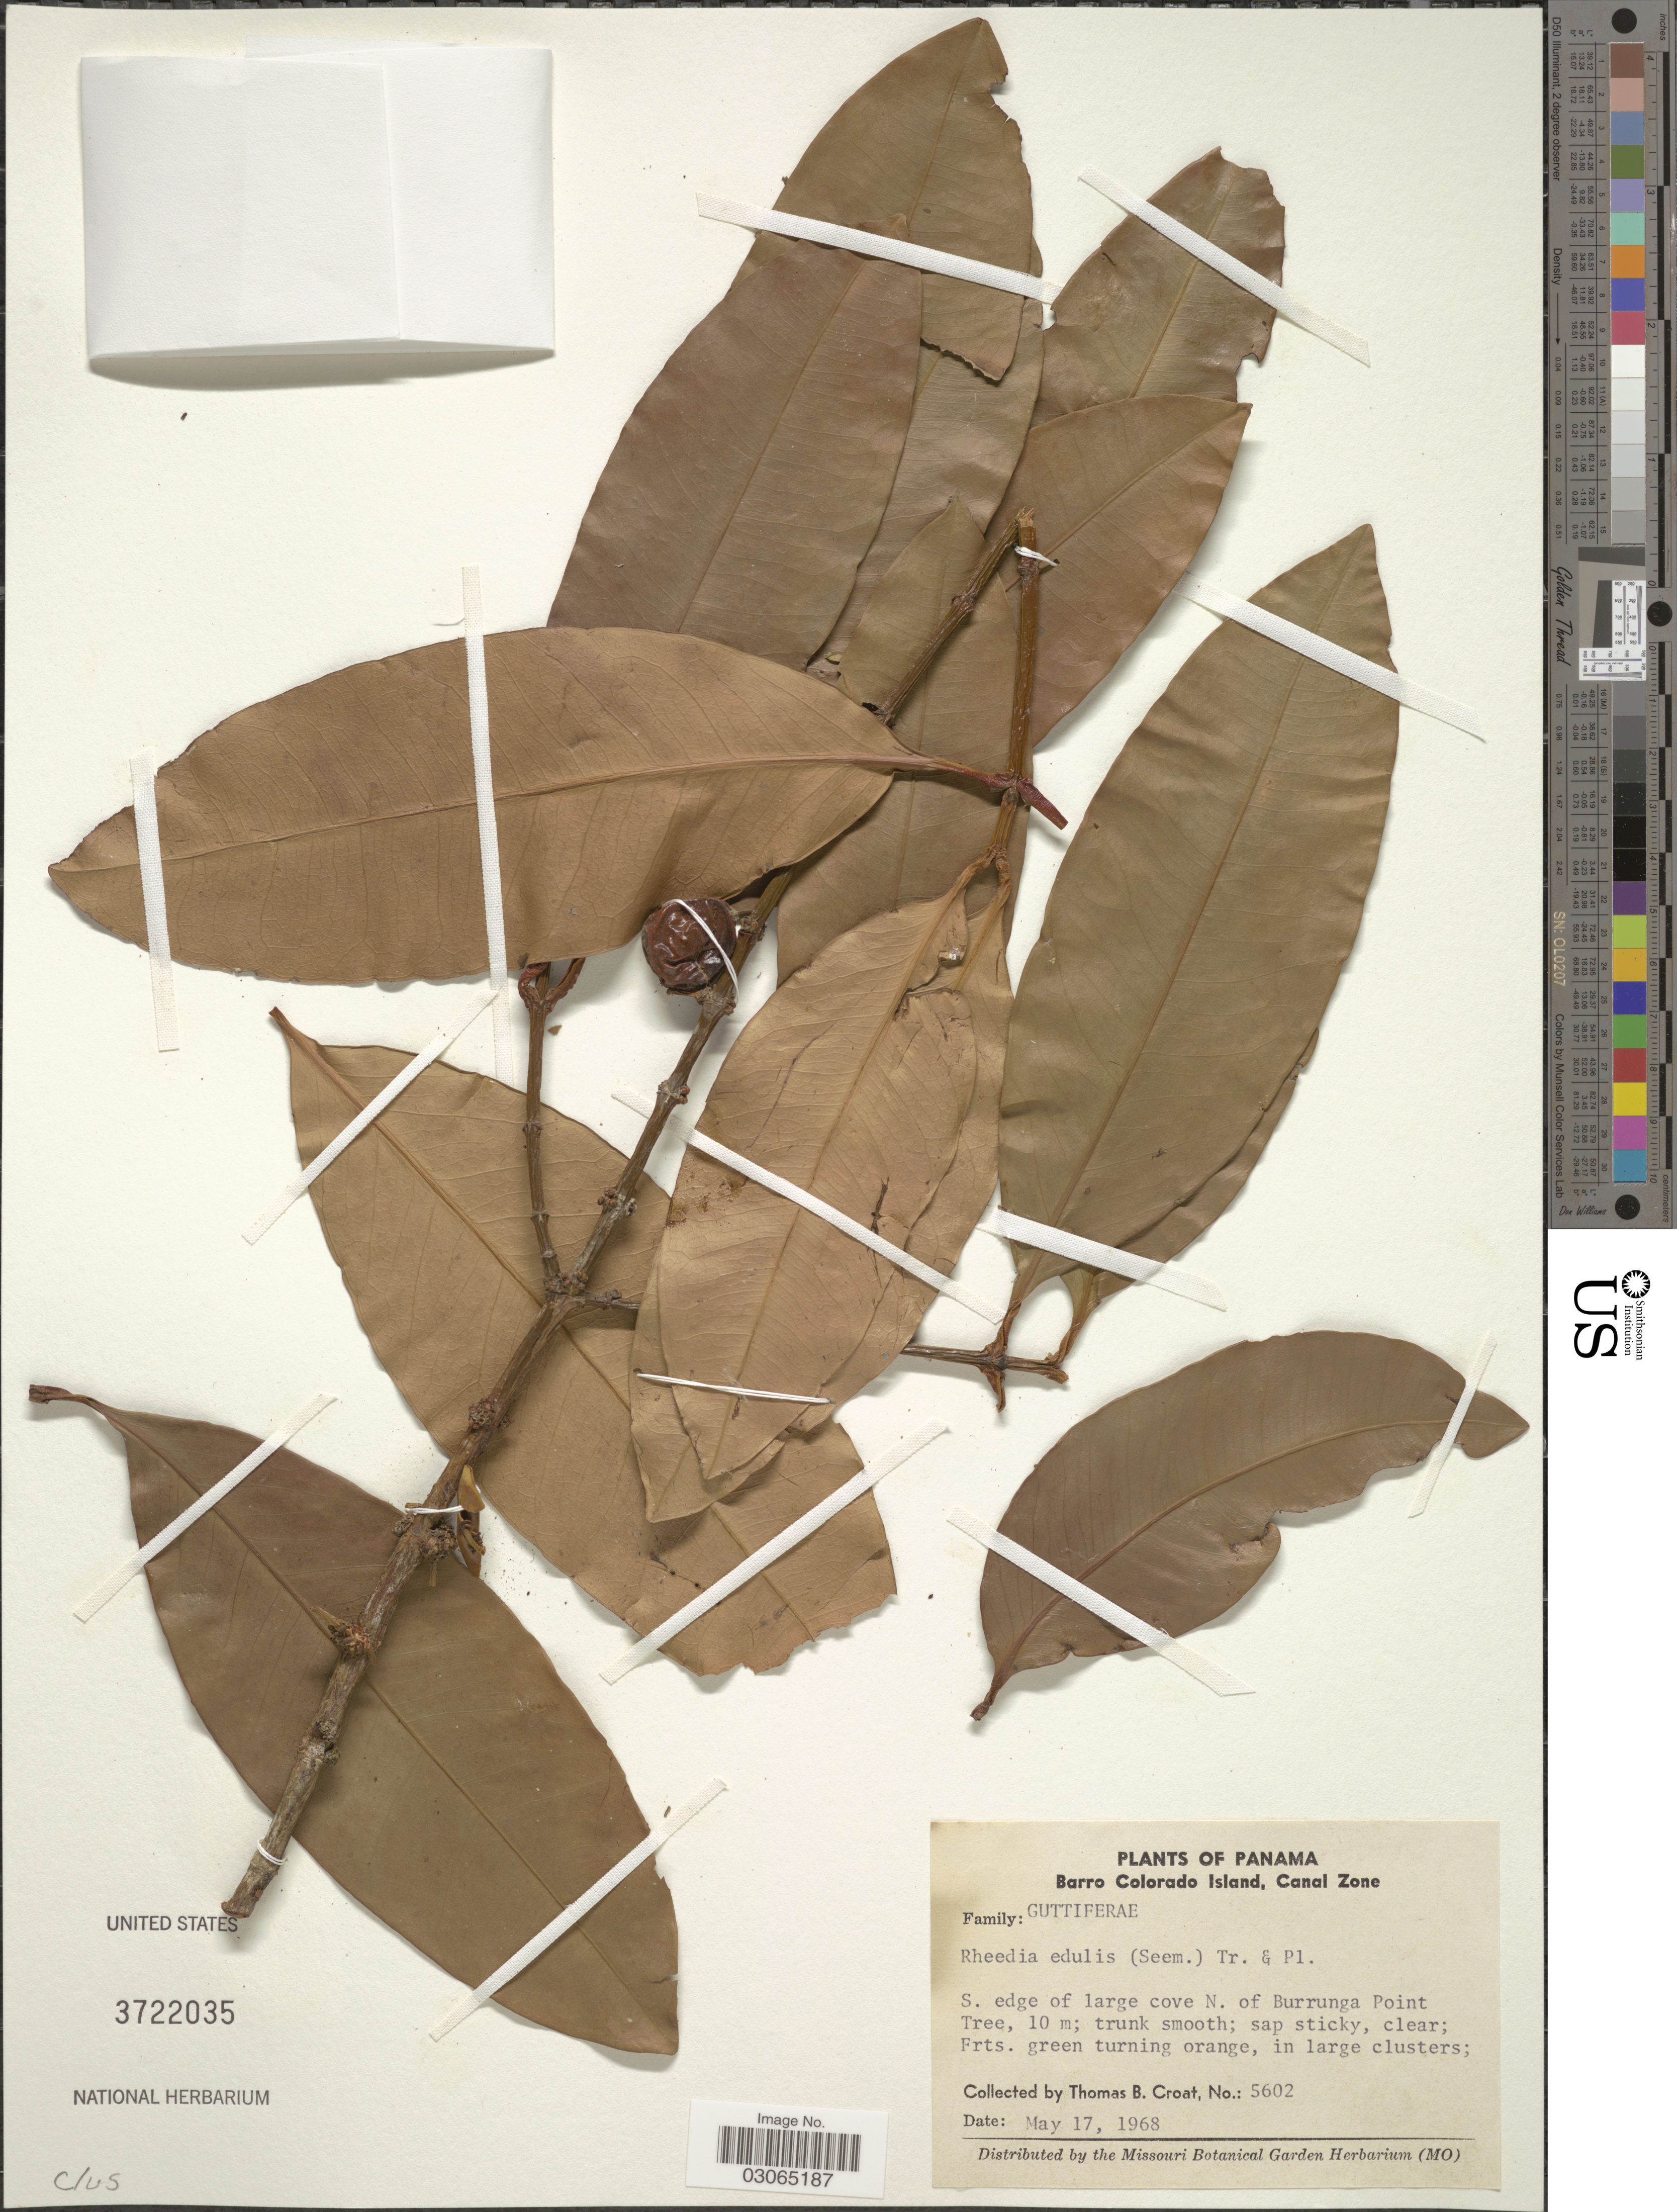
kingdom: Plantae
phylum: Tracheophyta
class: Magnoliopsida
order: Malpighiales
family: Clusiaceae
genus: Garcinia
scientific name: Garcinia intermedia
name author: (Pittier) Hammel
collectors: T. B. Croat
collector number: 5602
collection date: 1968-05-17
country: Panama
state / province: Panamá Oeste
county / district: Canal Zone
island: Barro Colorado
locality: Barro Colorado Island, Canal Zone. S. edge of large cove N. of Burrunga Point.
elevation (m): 10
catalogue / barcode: US 3722035